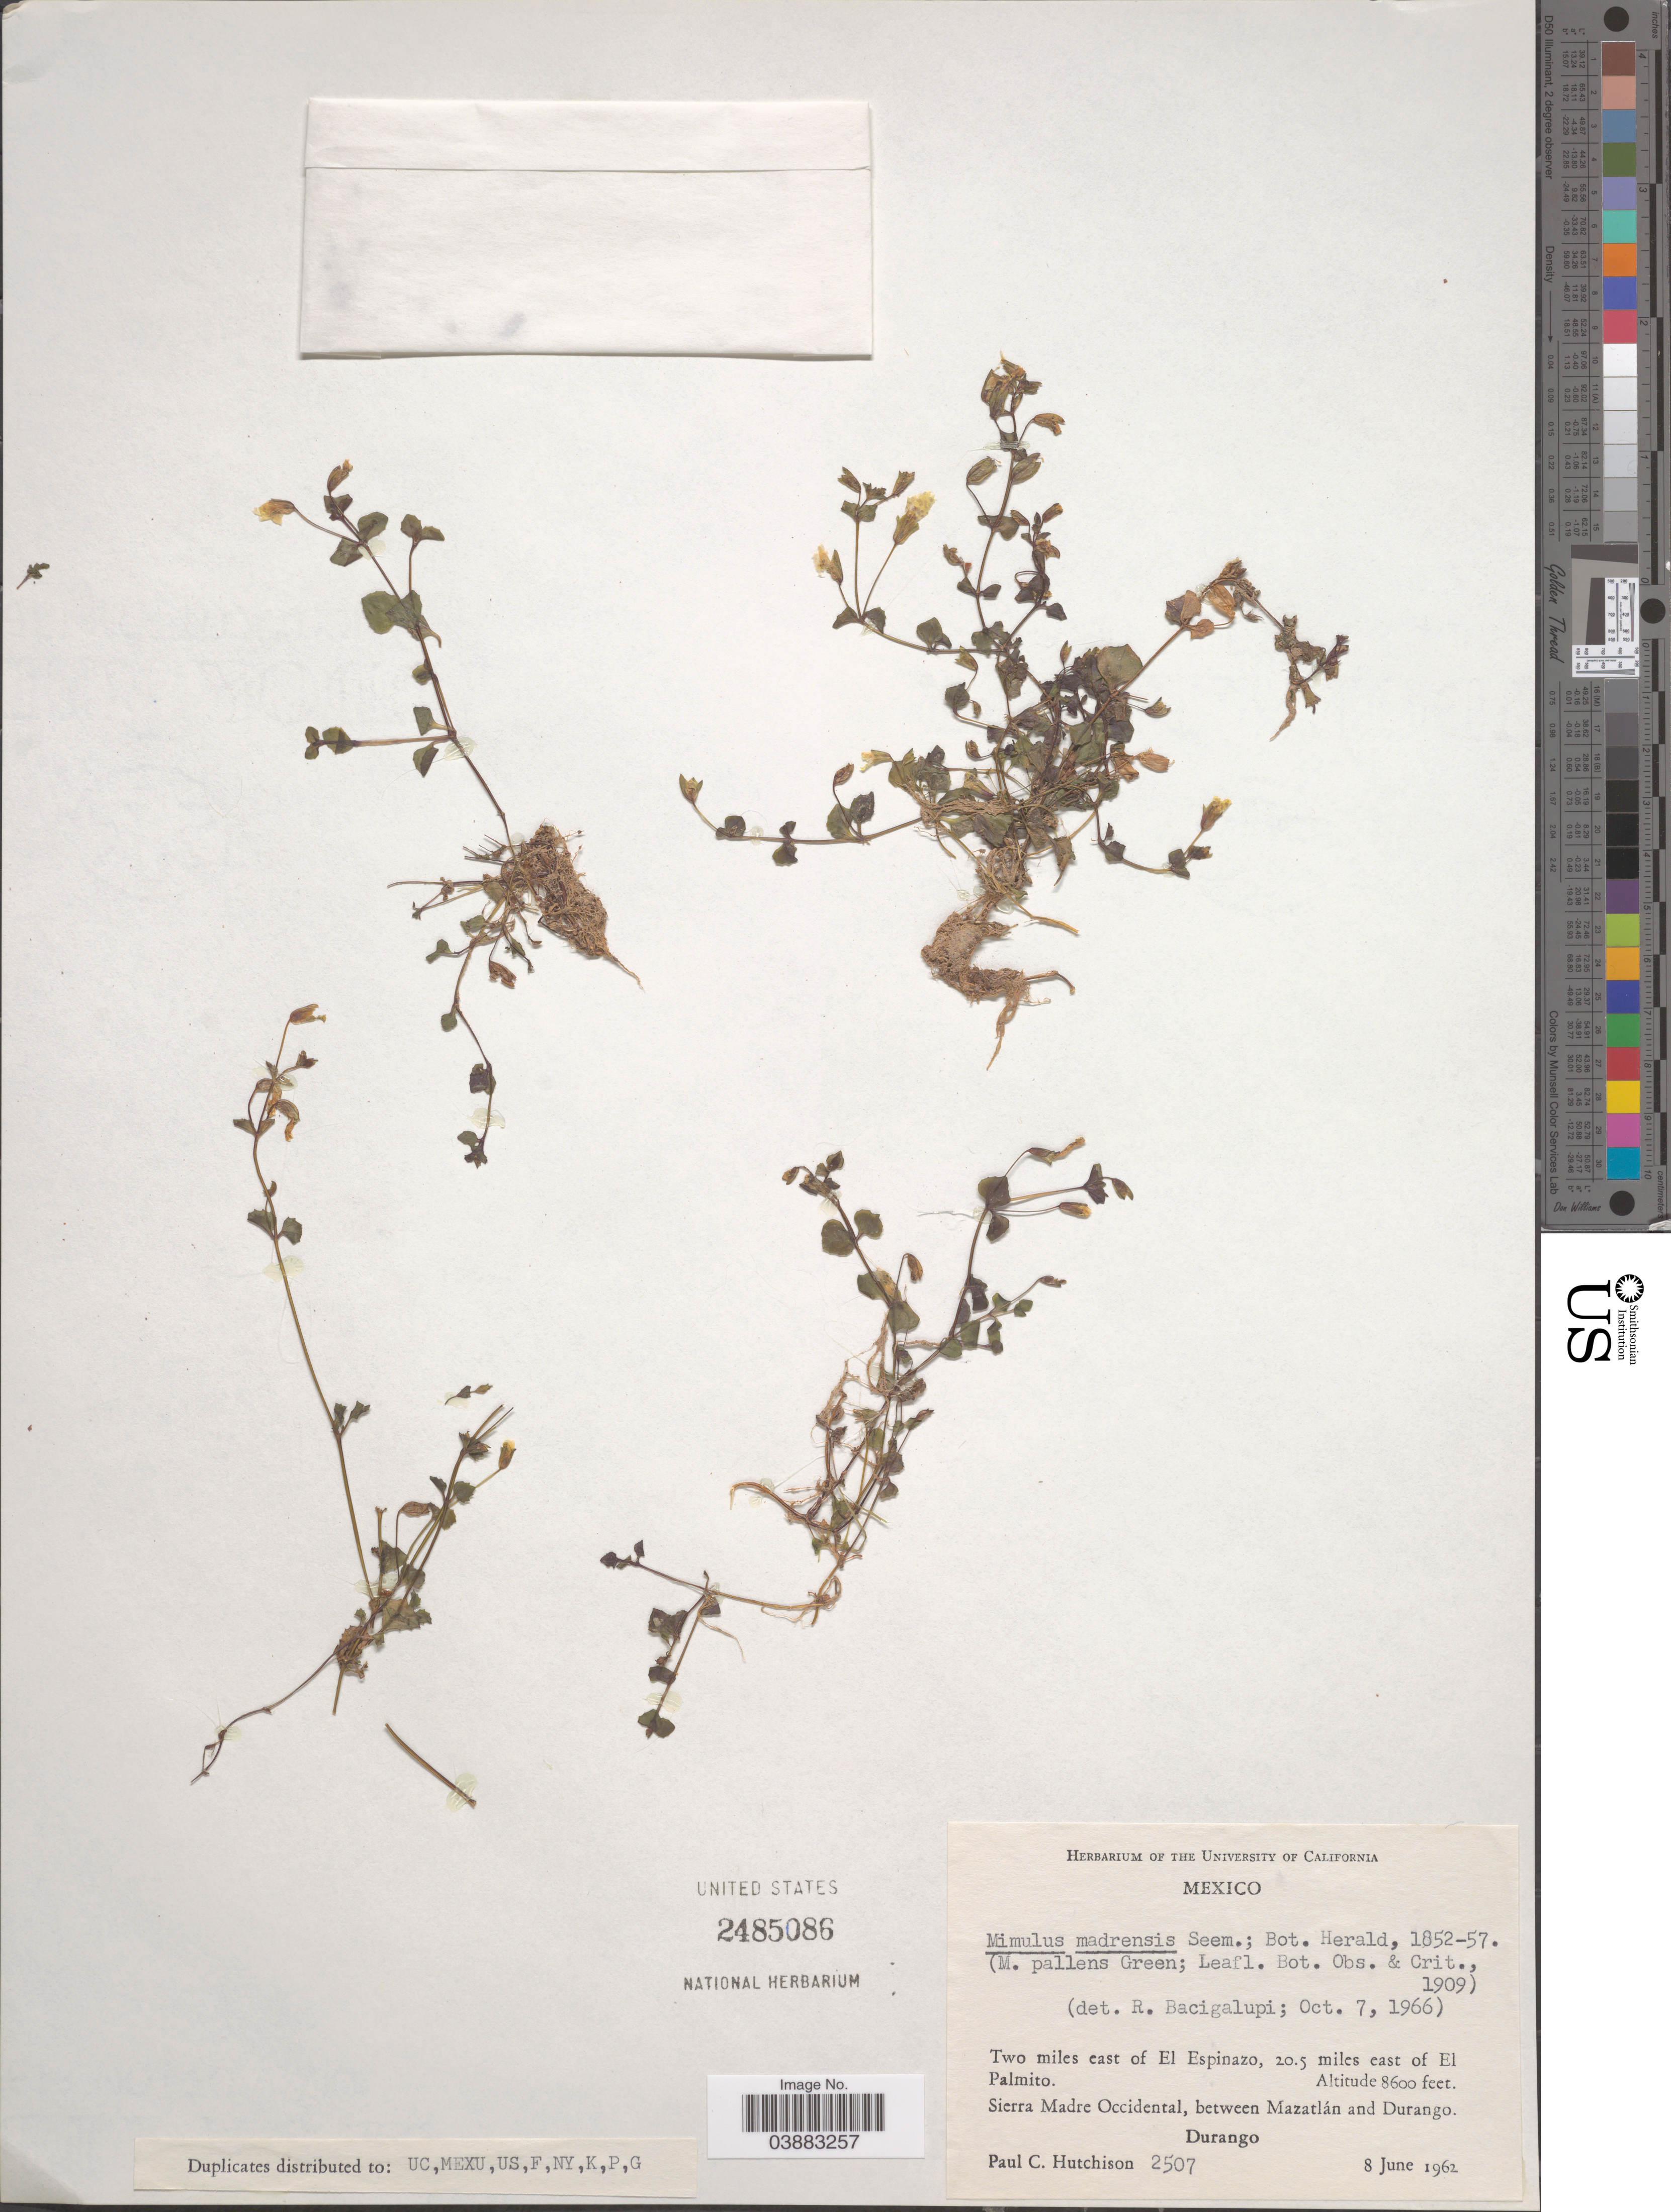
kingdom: Plantae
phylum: Tracheophyta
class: Magnoliopsida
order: Lamiales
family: Phrymaceae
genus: Mimulus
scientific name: Mimulus madrensis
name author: Seem.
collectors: P. C. Hutchison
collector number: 2507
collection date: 1962-06-08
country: Mexico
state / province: Durango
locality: Two miles east of El Espinazo, 20.5 miles east of El Palmito. Sierra Madre Occidental, between Mazatlán and Durango.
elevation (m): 2621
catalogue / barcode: US 2485086